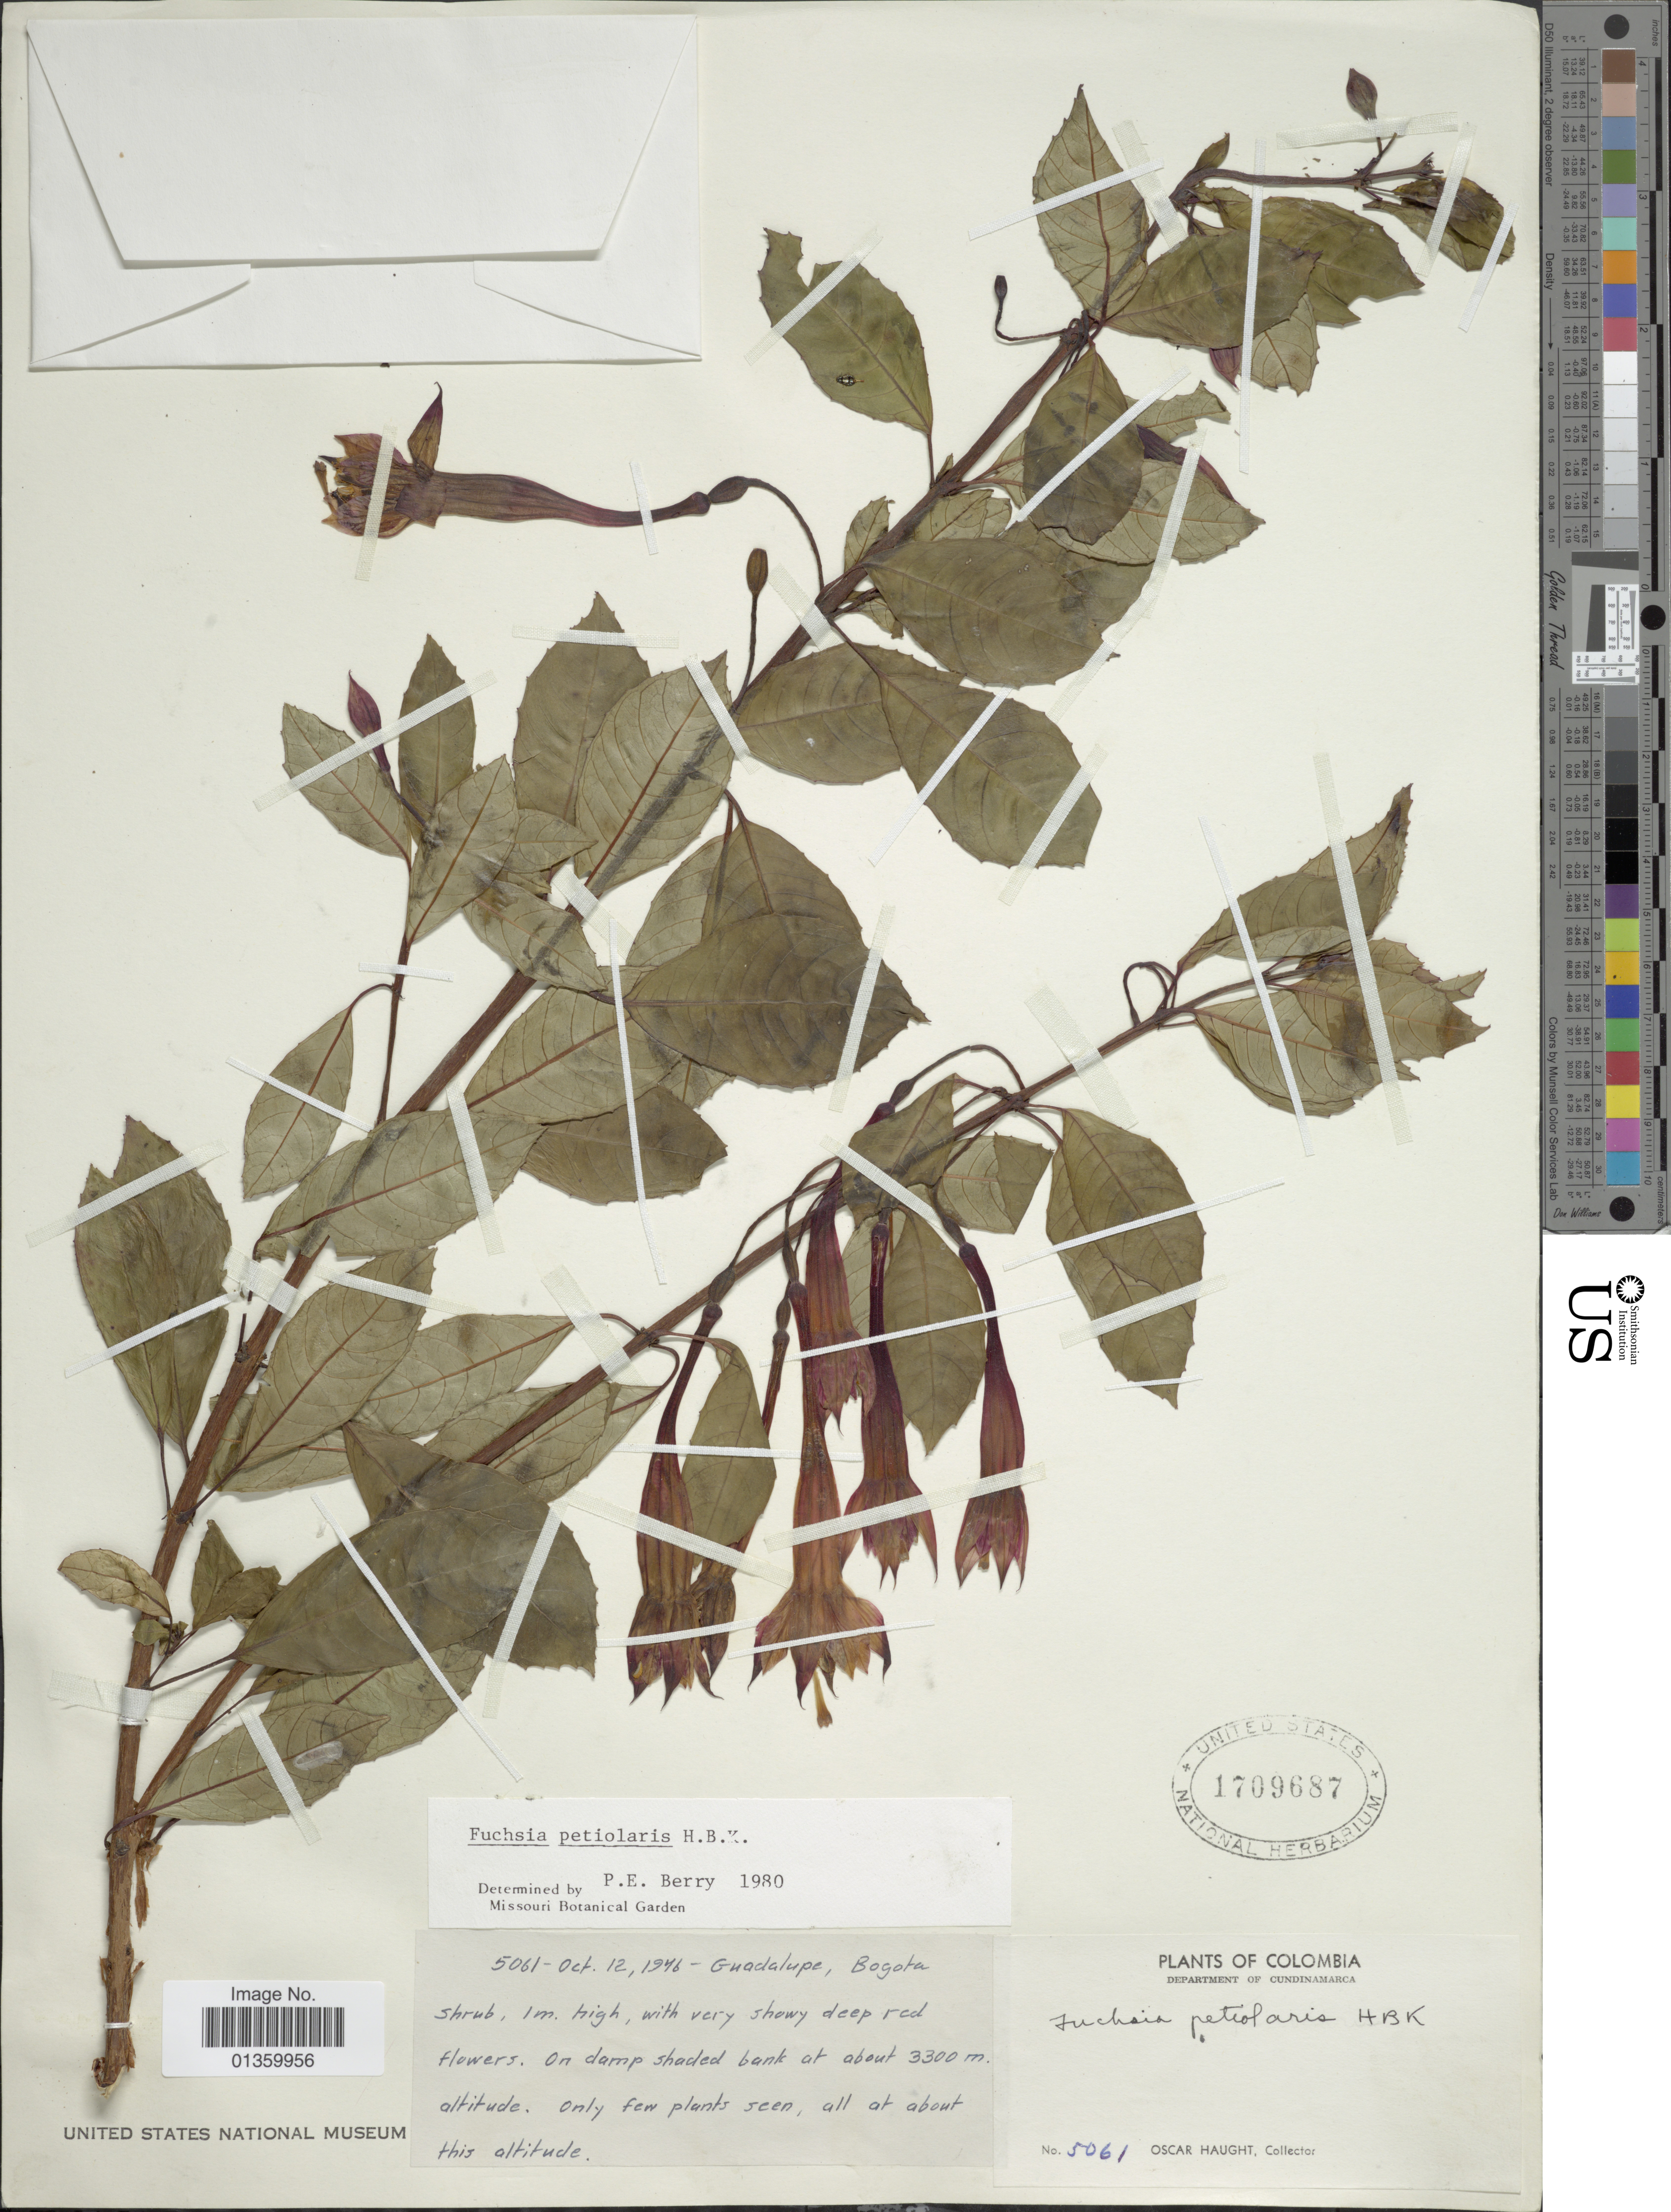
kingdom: Plantae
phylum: Tracheophyta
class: Magnoliopsida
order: Myrtales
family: Onagraceae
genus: Fuchsia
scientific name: Fuchsia petiolaris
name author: Kunth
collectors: O. L. Haught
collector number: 5061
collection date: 1946-10-12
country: Colombia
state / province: Bogota D.C.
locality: Guadalupe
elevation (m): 3300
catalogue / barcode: US 1709687